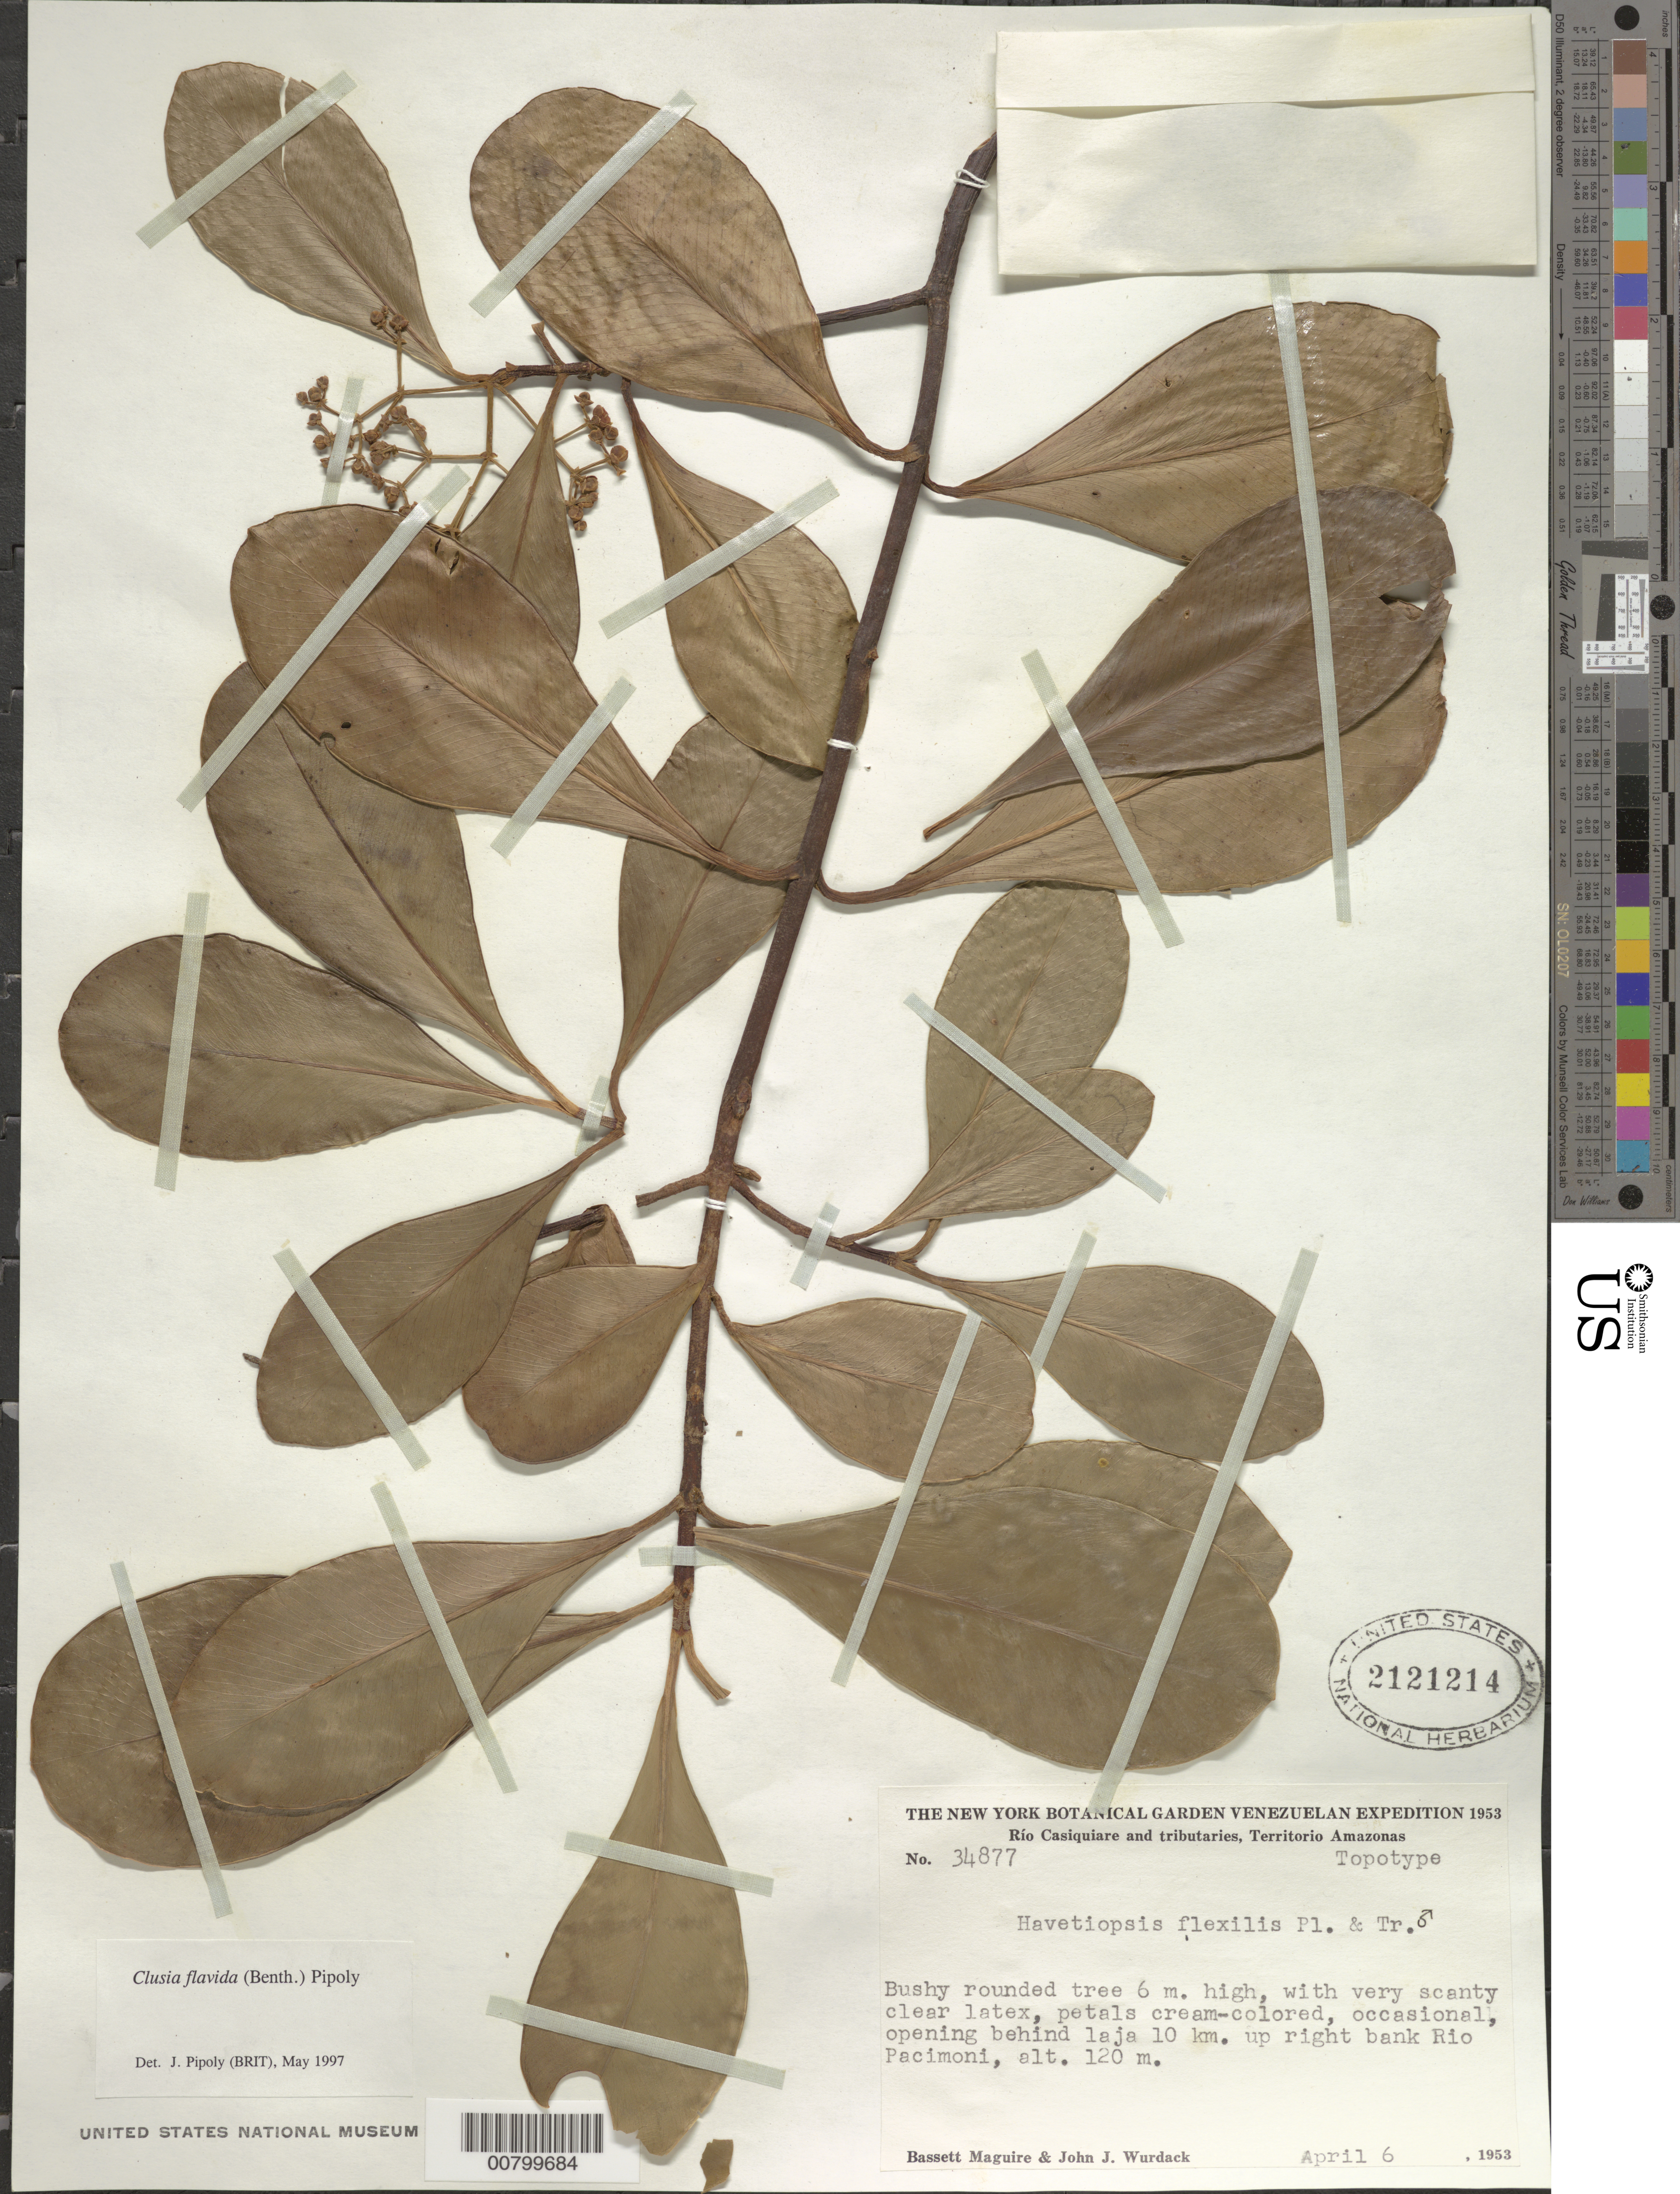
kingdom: Plantae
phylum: Tracheophyta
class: Magnoliopsida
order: Malpighiales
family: Clusiaceae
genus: Clusia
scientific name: Clusia flavida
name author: (Benth.) Pipoly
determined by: Pipoly, J. J., III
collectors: B. Maguire & J. J. Wurdack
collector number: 34877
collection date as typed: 6-Apr-53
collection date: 1953-04-06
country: Venezuela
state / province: Amazonas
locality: Río Pacimoni, 10 km along right bank, Caño Arapacua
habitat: Opening behind laja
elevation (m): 120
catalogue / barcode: US 2121214